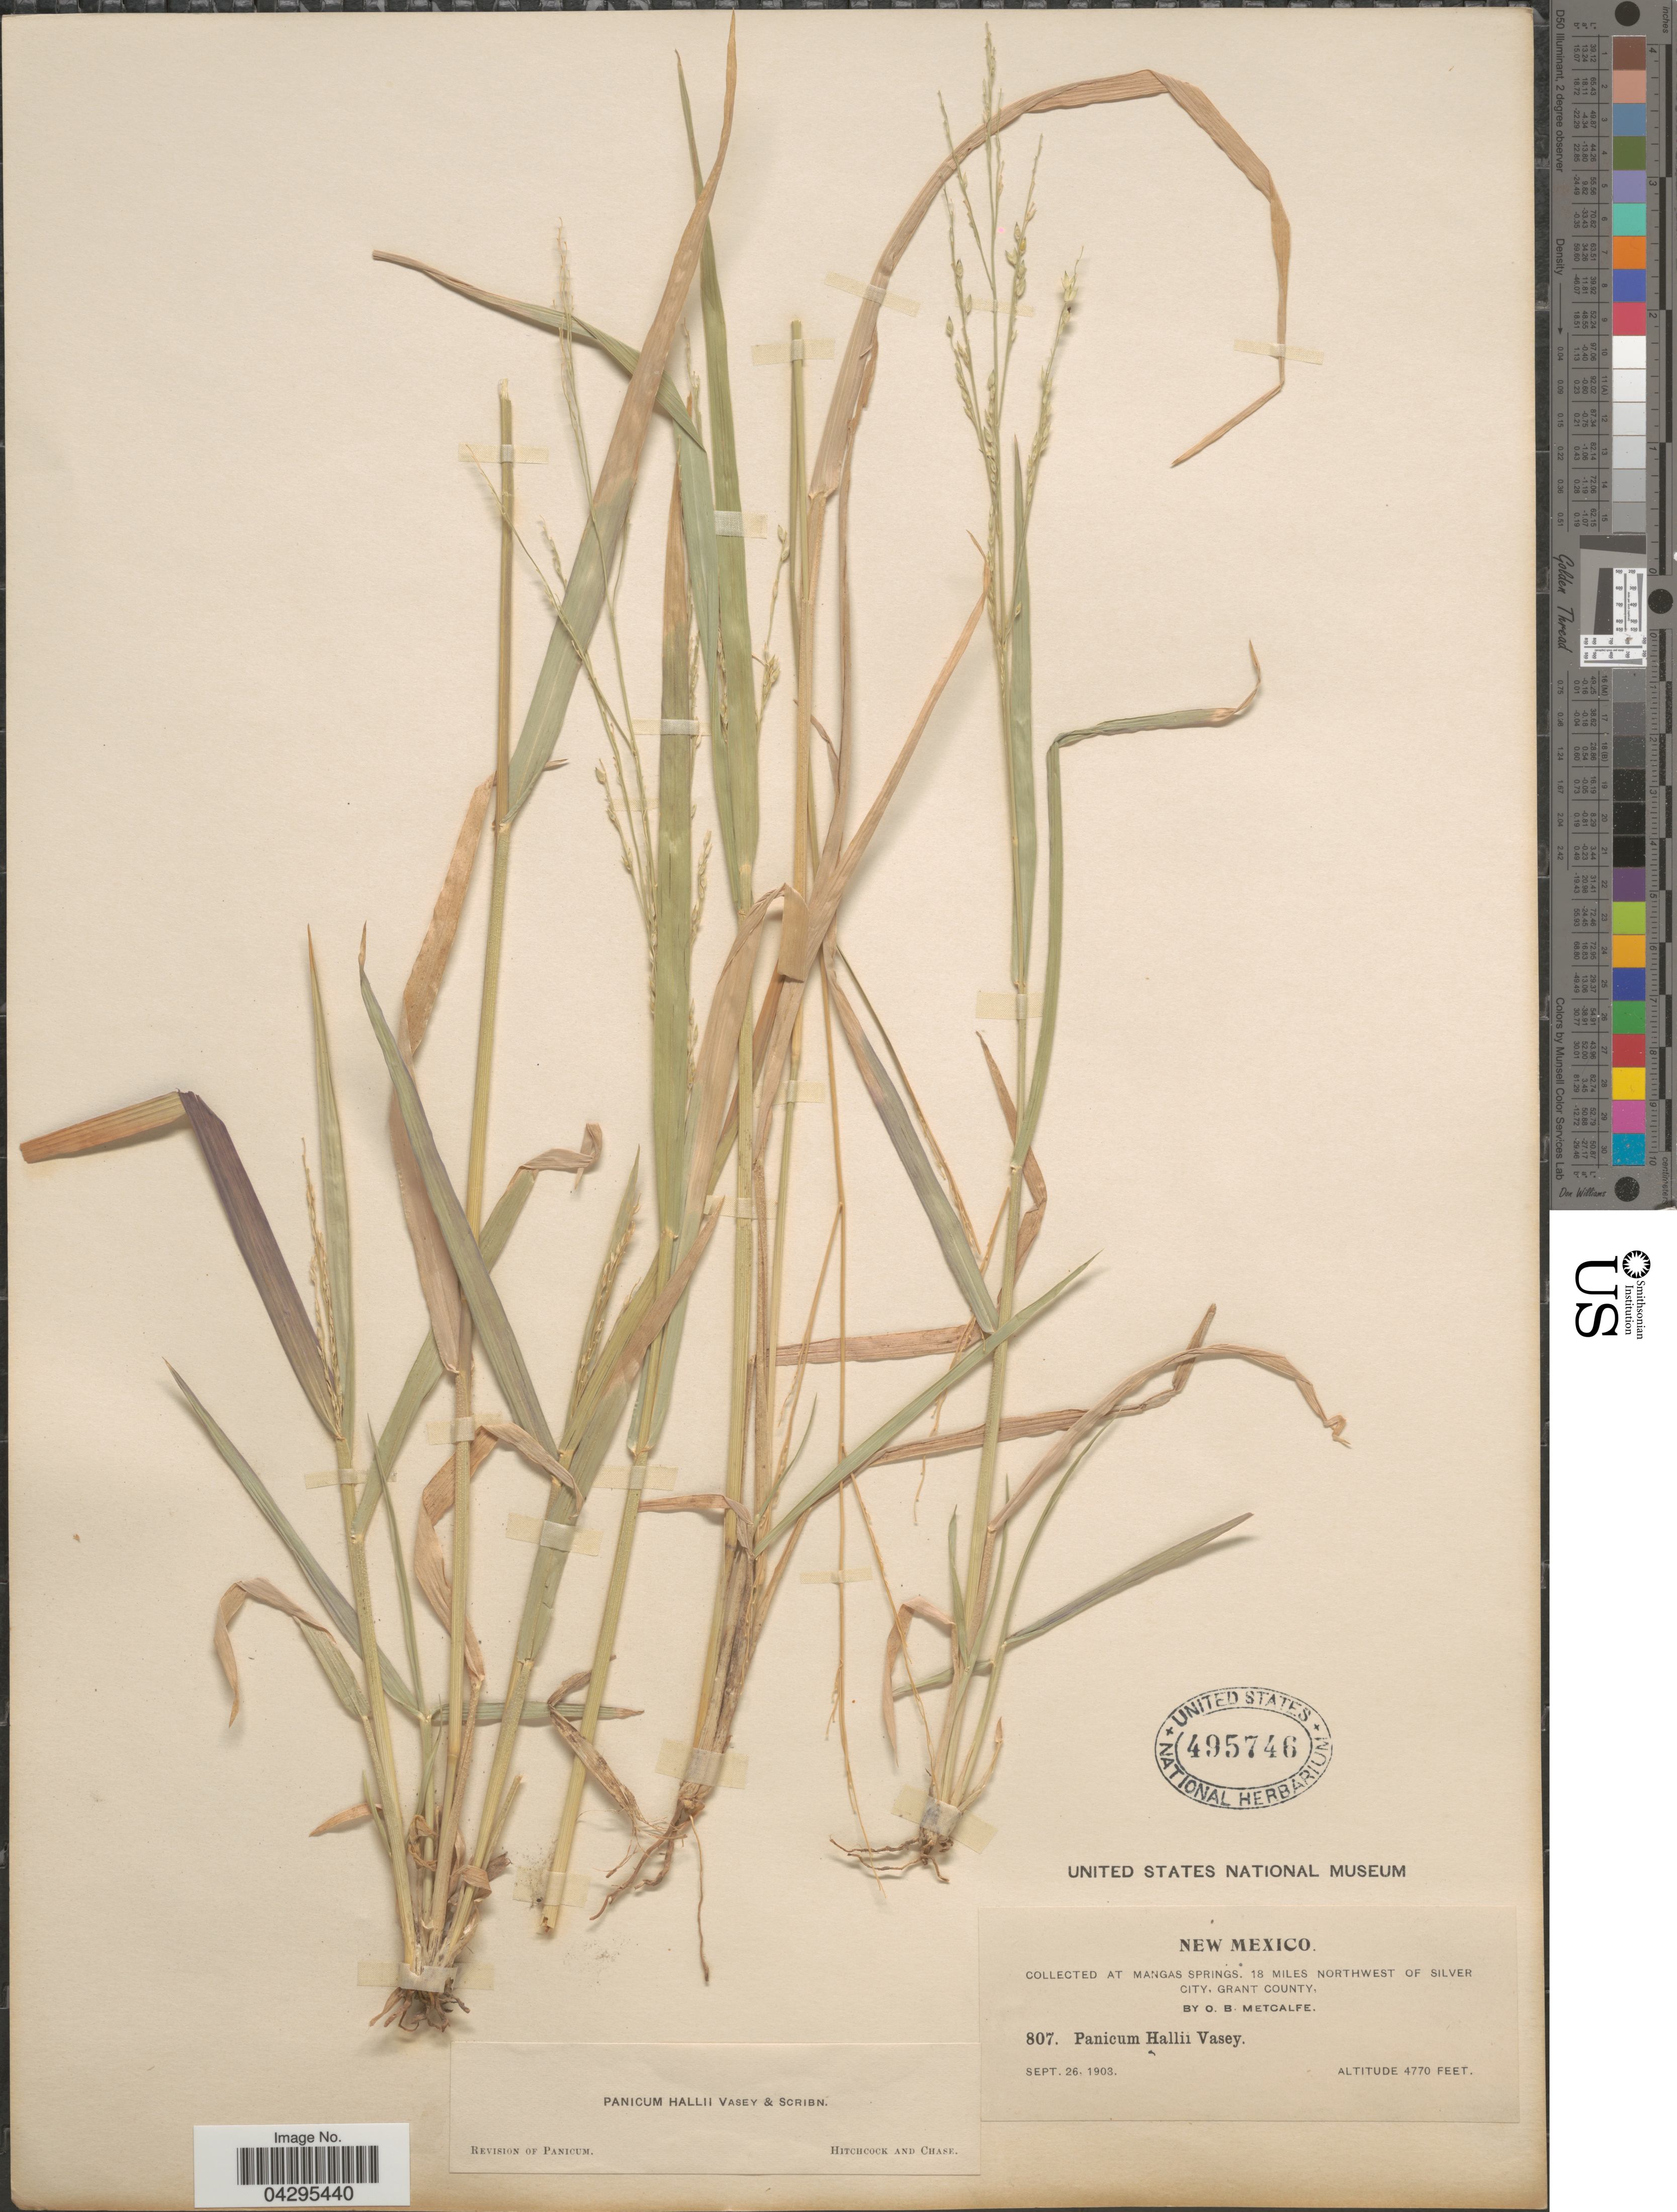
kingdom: Plantae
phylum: Tracheophyta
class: Liliopsida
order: Poales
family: Poaceae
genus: Panicum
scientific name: Panicum hallii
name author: Vasey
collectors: O. B. Metcalfe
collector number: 807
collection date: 1903-09-26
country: United States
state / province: New Mexico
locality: At Mangas Springs, 18 miles Northwest of Silver City, Grant County.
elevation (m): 1454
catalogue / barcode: US 495746